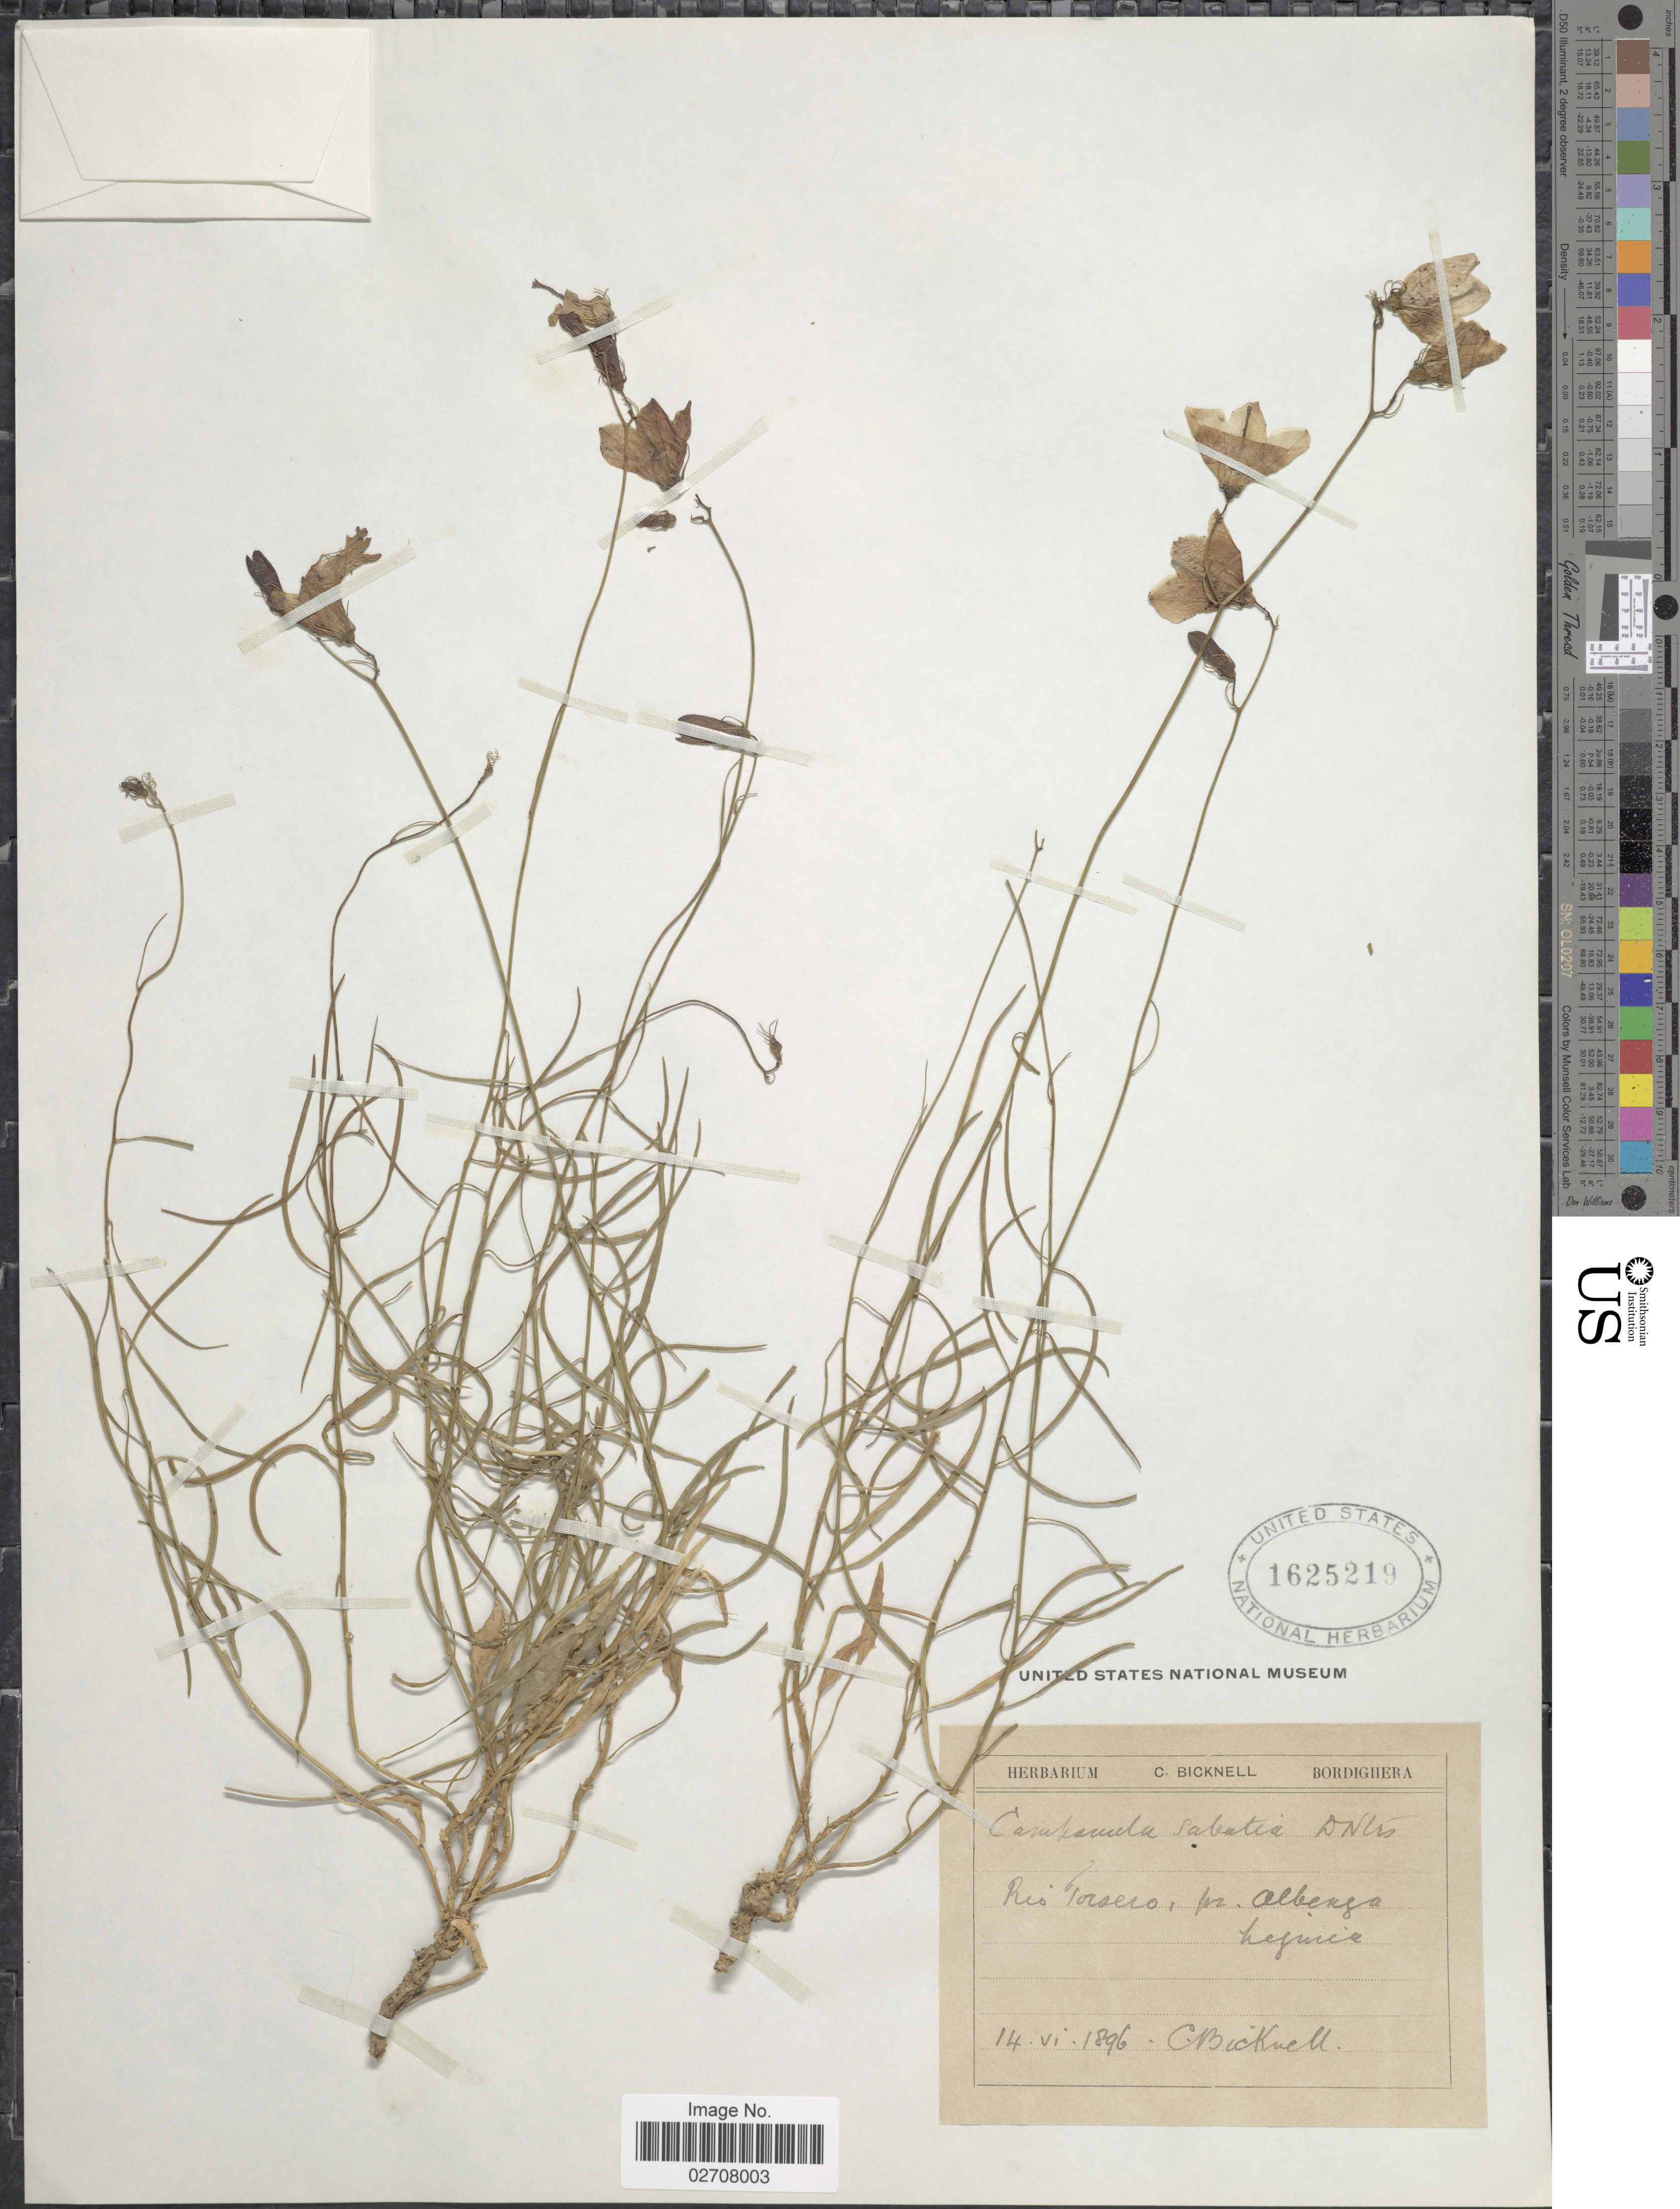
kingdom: Plantae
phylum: Tracheophyta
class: Magnoliopsida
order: Asterales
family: Campanulaceae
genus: Campanula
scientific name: Campanula sabatia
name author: De Not.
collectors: C. Bicknell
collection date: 1896-06-14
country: Italy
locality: Rio Forsero, pr. Albenga Lejuice [interpreted]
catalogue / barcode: US 1625219